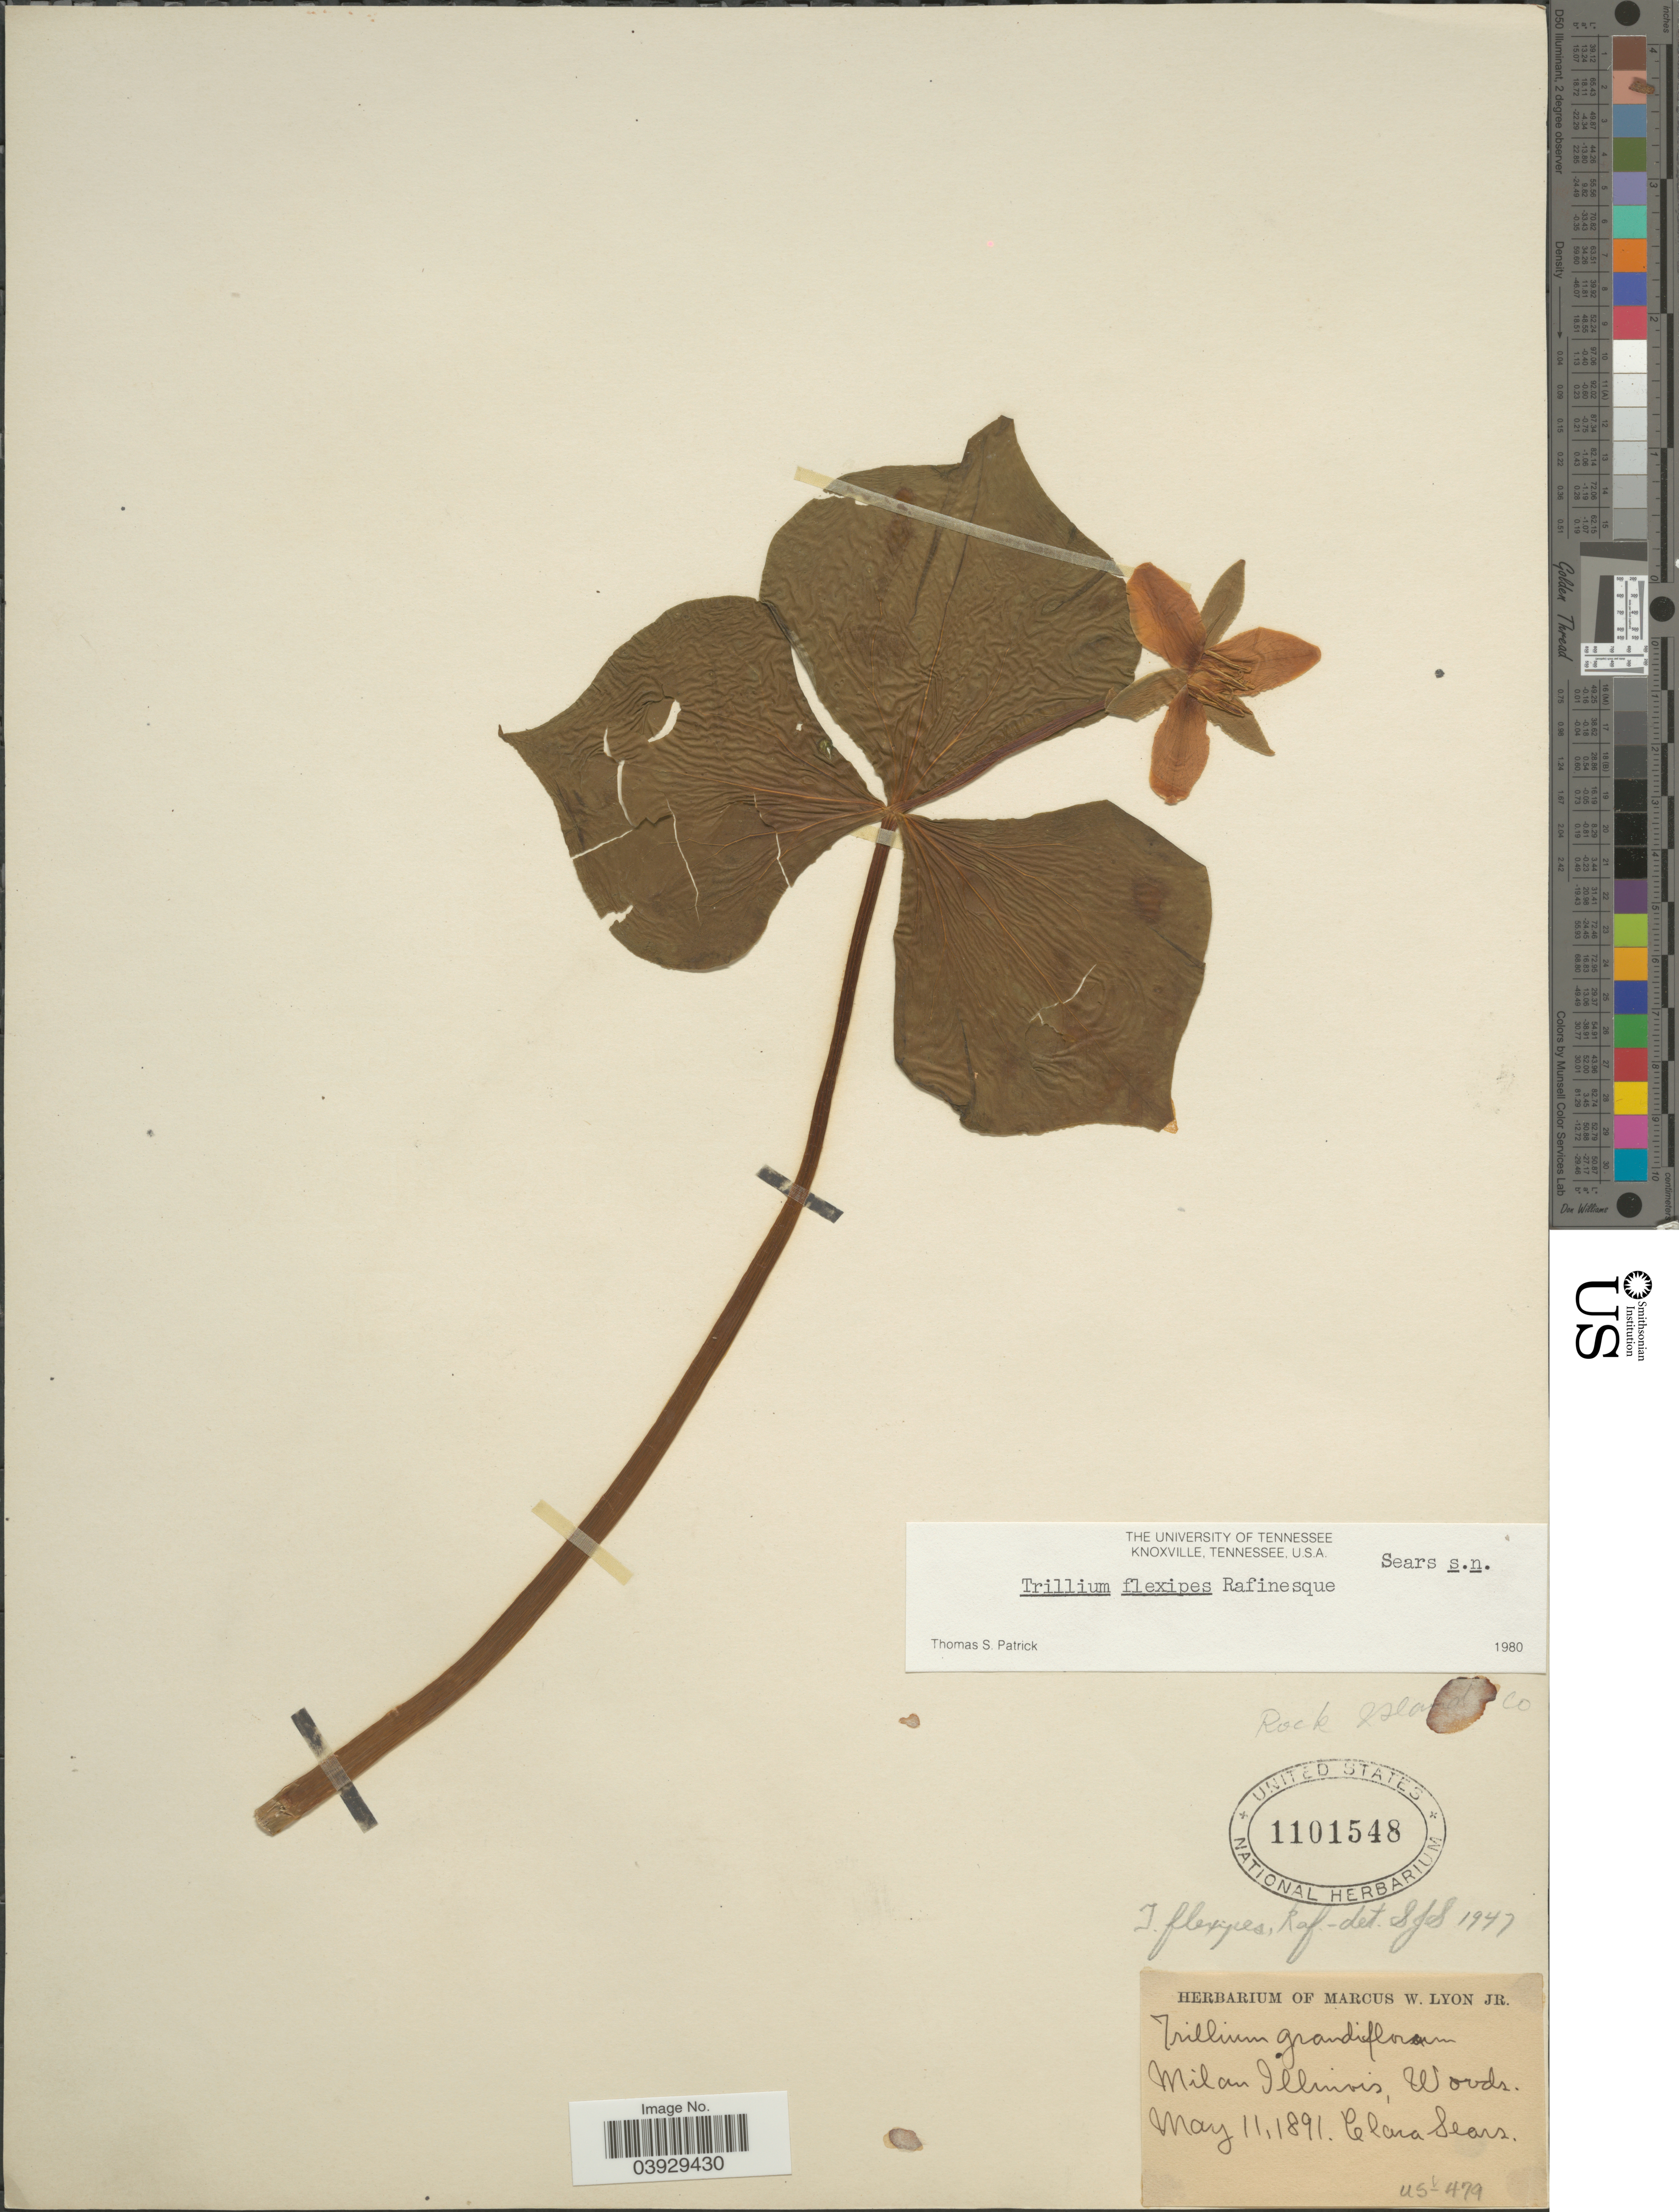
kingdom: Plantae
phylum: Tracheophyta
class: Liliopsida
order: Liliales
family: Melanthiaceae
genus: Trillium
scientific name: Trillium flexipes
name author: Raf.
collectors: C. Sears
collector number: US-479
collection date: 1891-05-11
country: United States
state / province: Illinois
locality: Rock Island Co. Milan.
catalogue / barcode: US 1101548